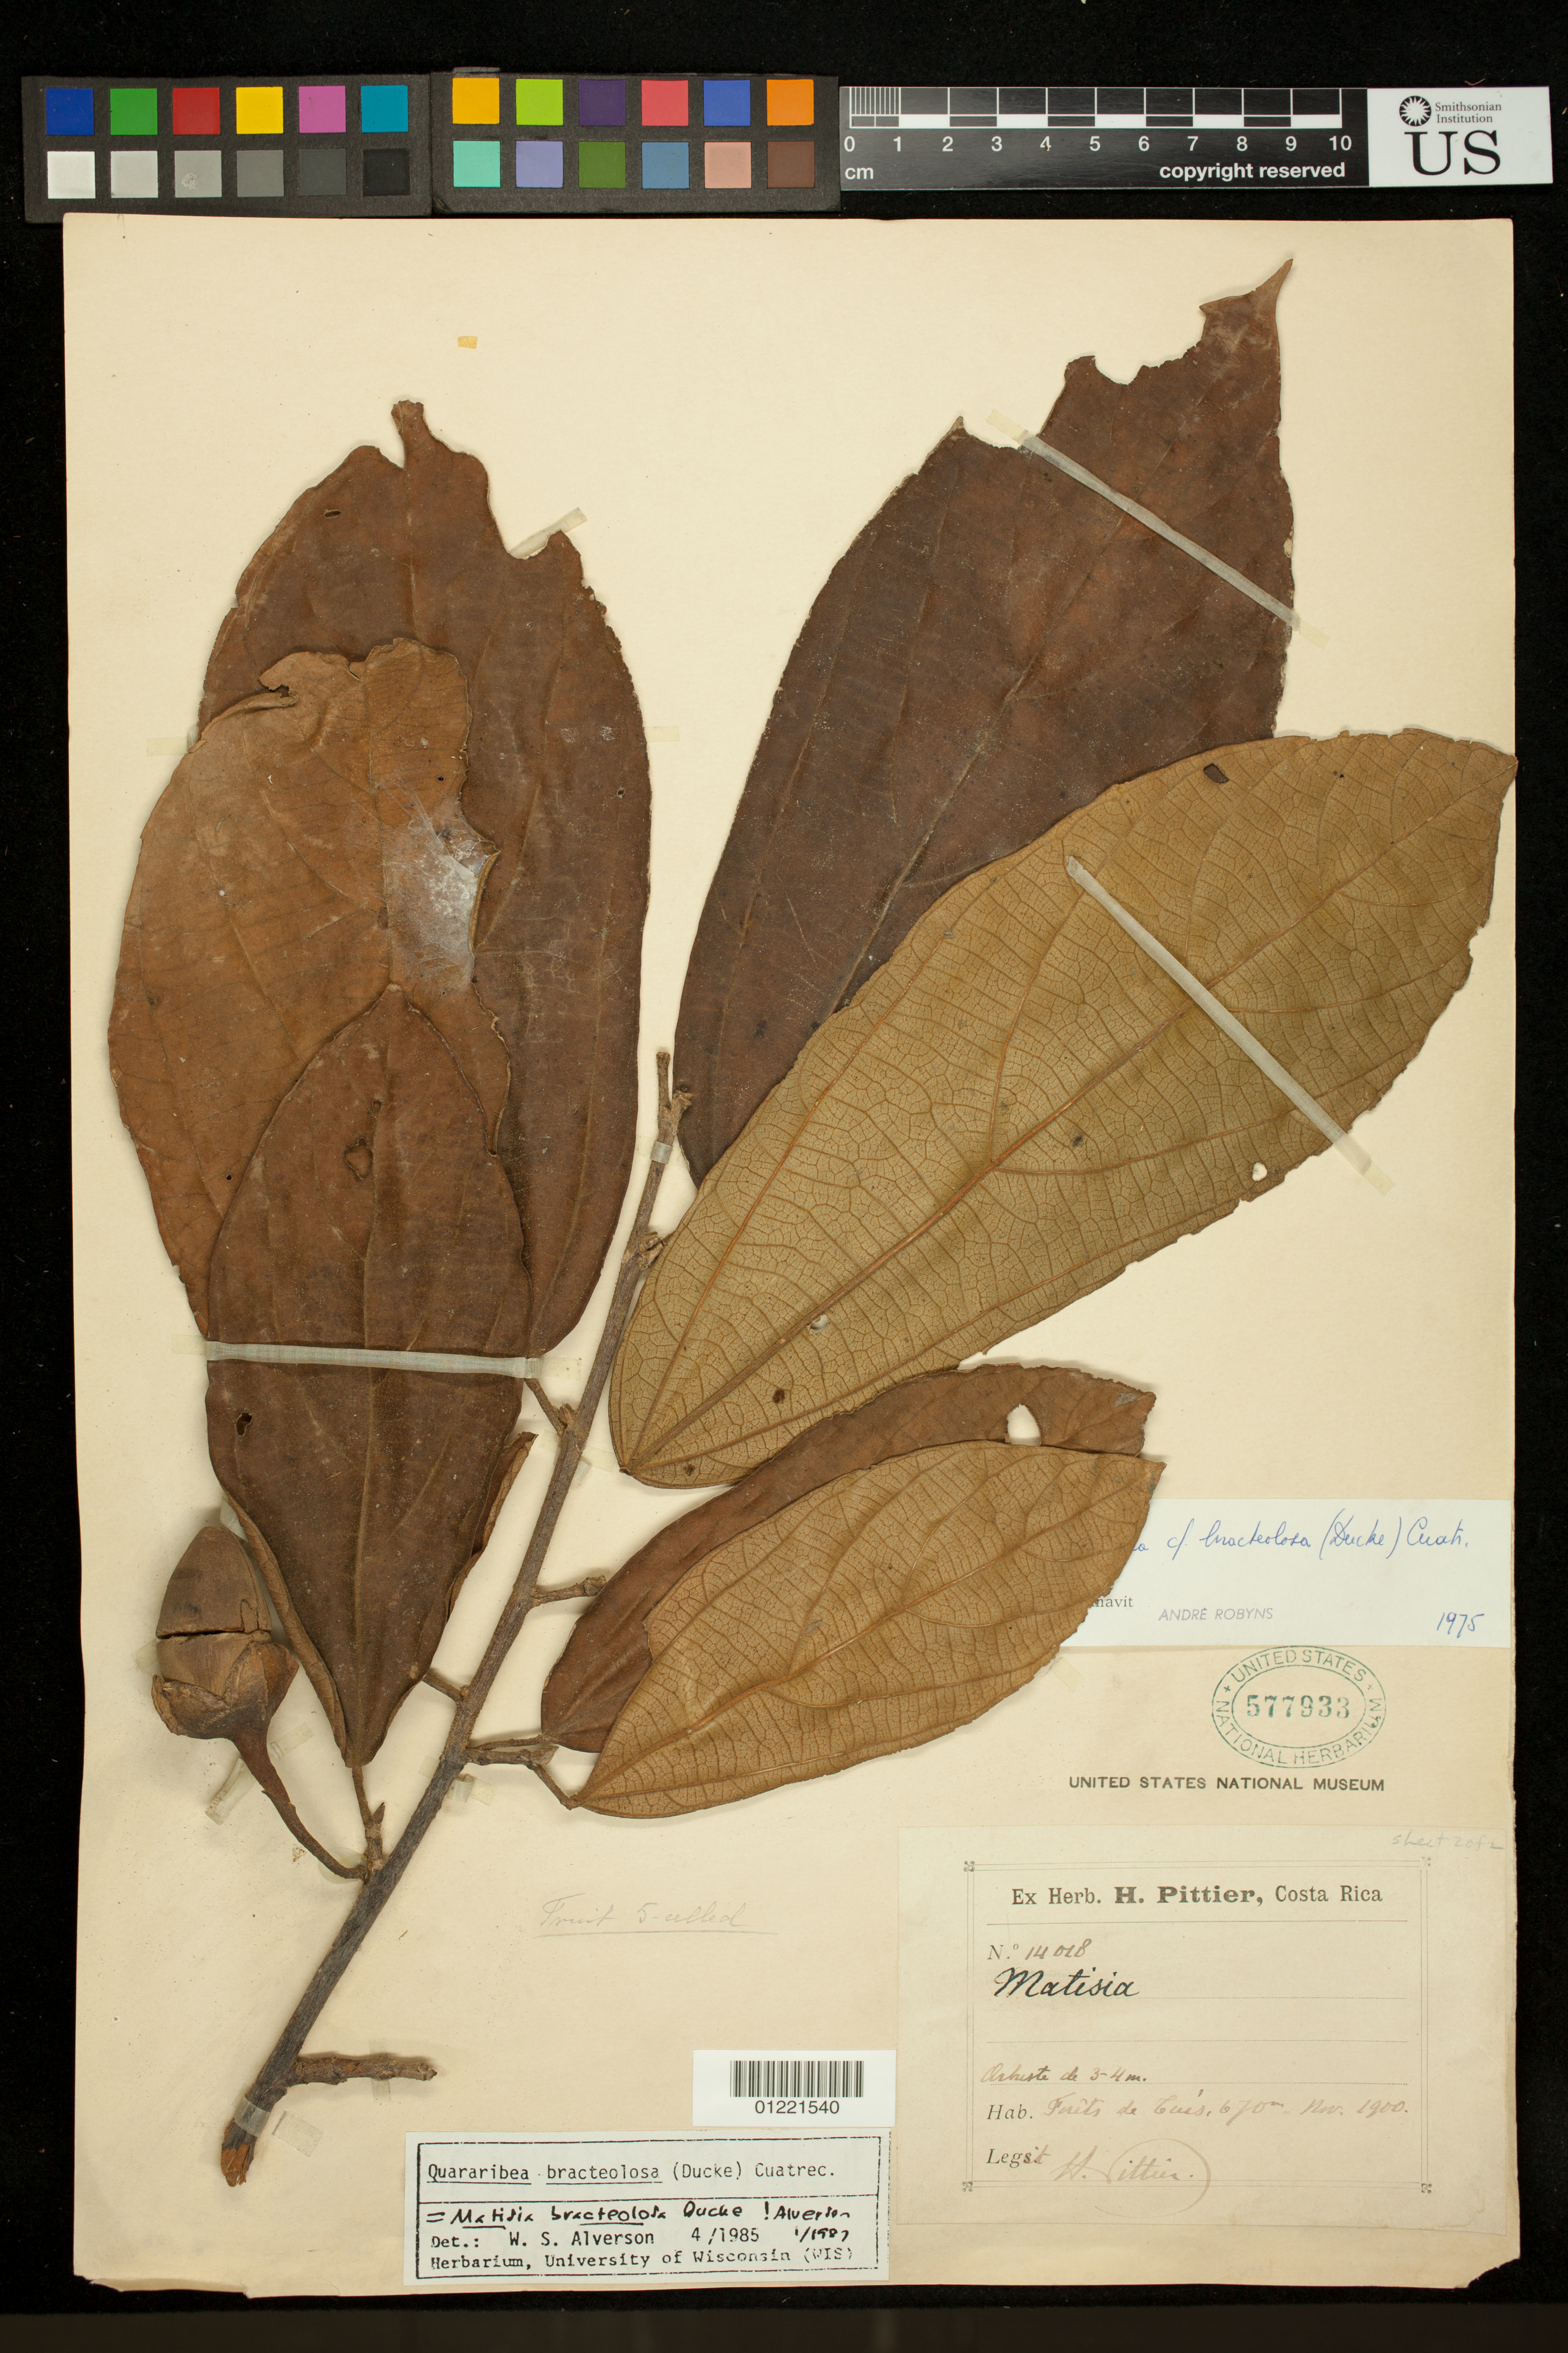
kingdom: Plantae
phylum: Tracheophyta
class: Magnoliopsida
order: Malvales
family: Malvaceae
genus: Matisia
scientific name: Matisia bracteolosa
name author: Ducke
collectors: H. F. Pittier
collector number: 14018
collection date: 1900-11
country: Costa Rica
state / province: Cartago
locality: Forets de Tuis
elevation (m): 670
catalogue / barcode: US 577933